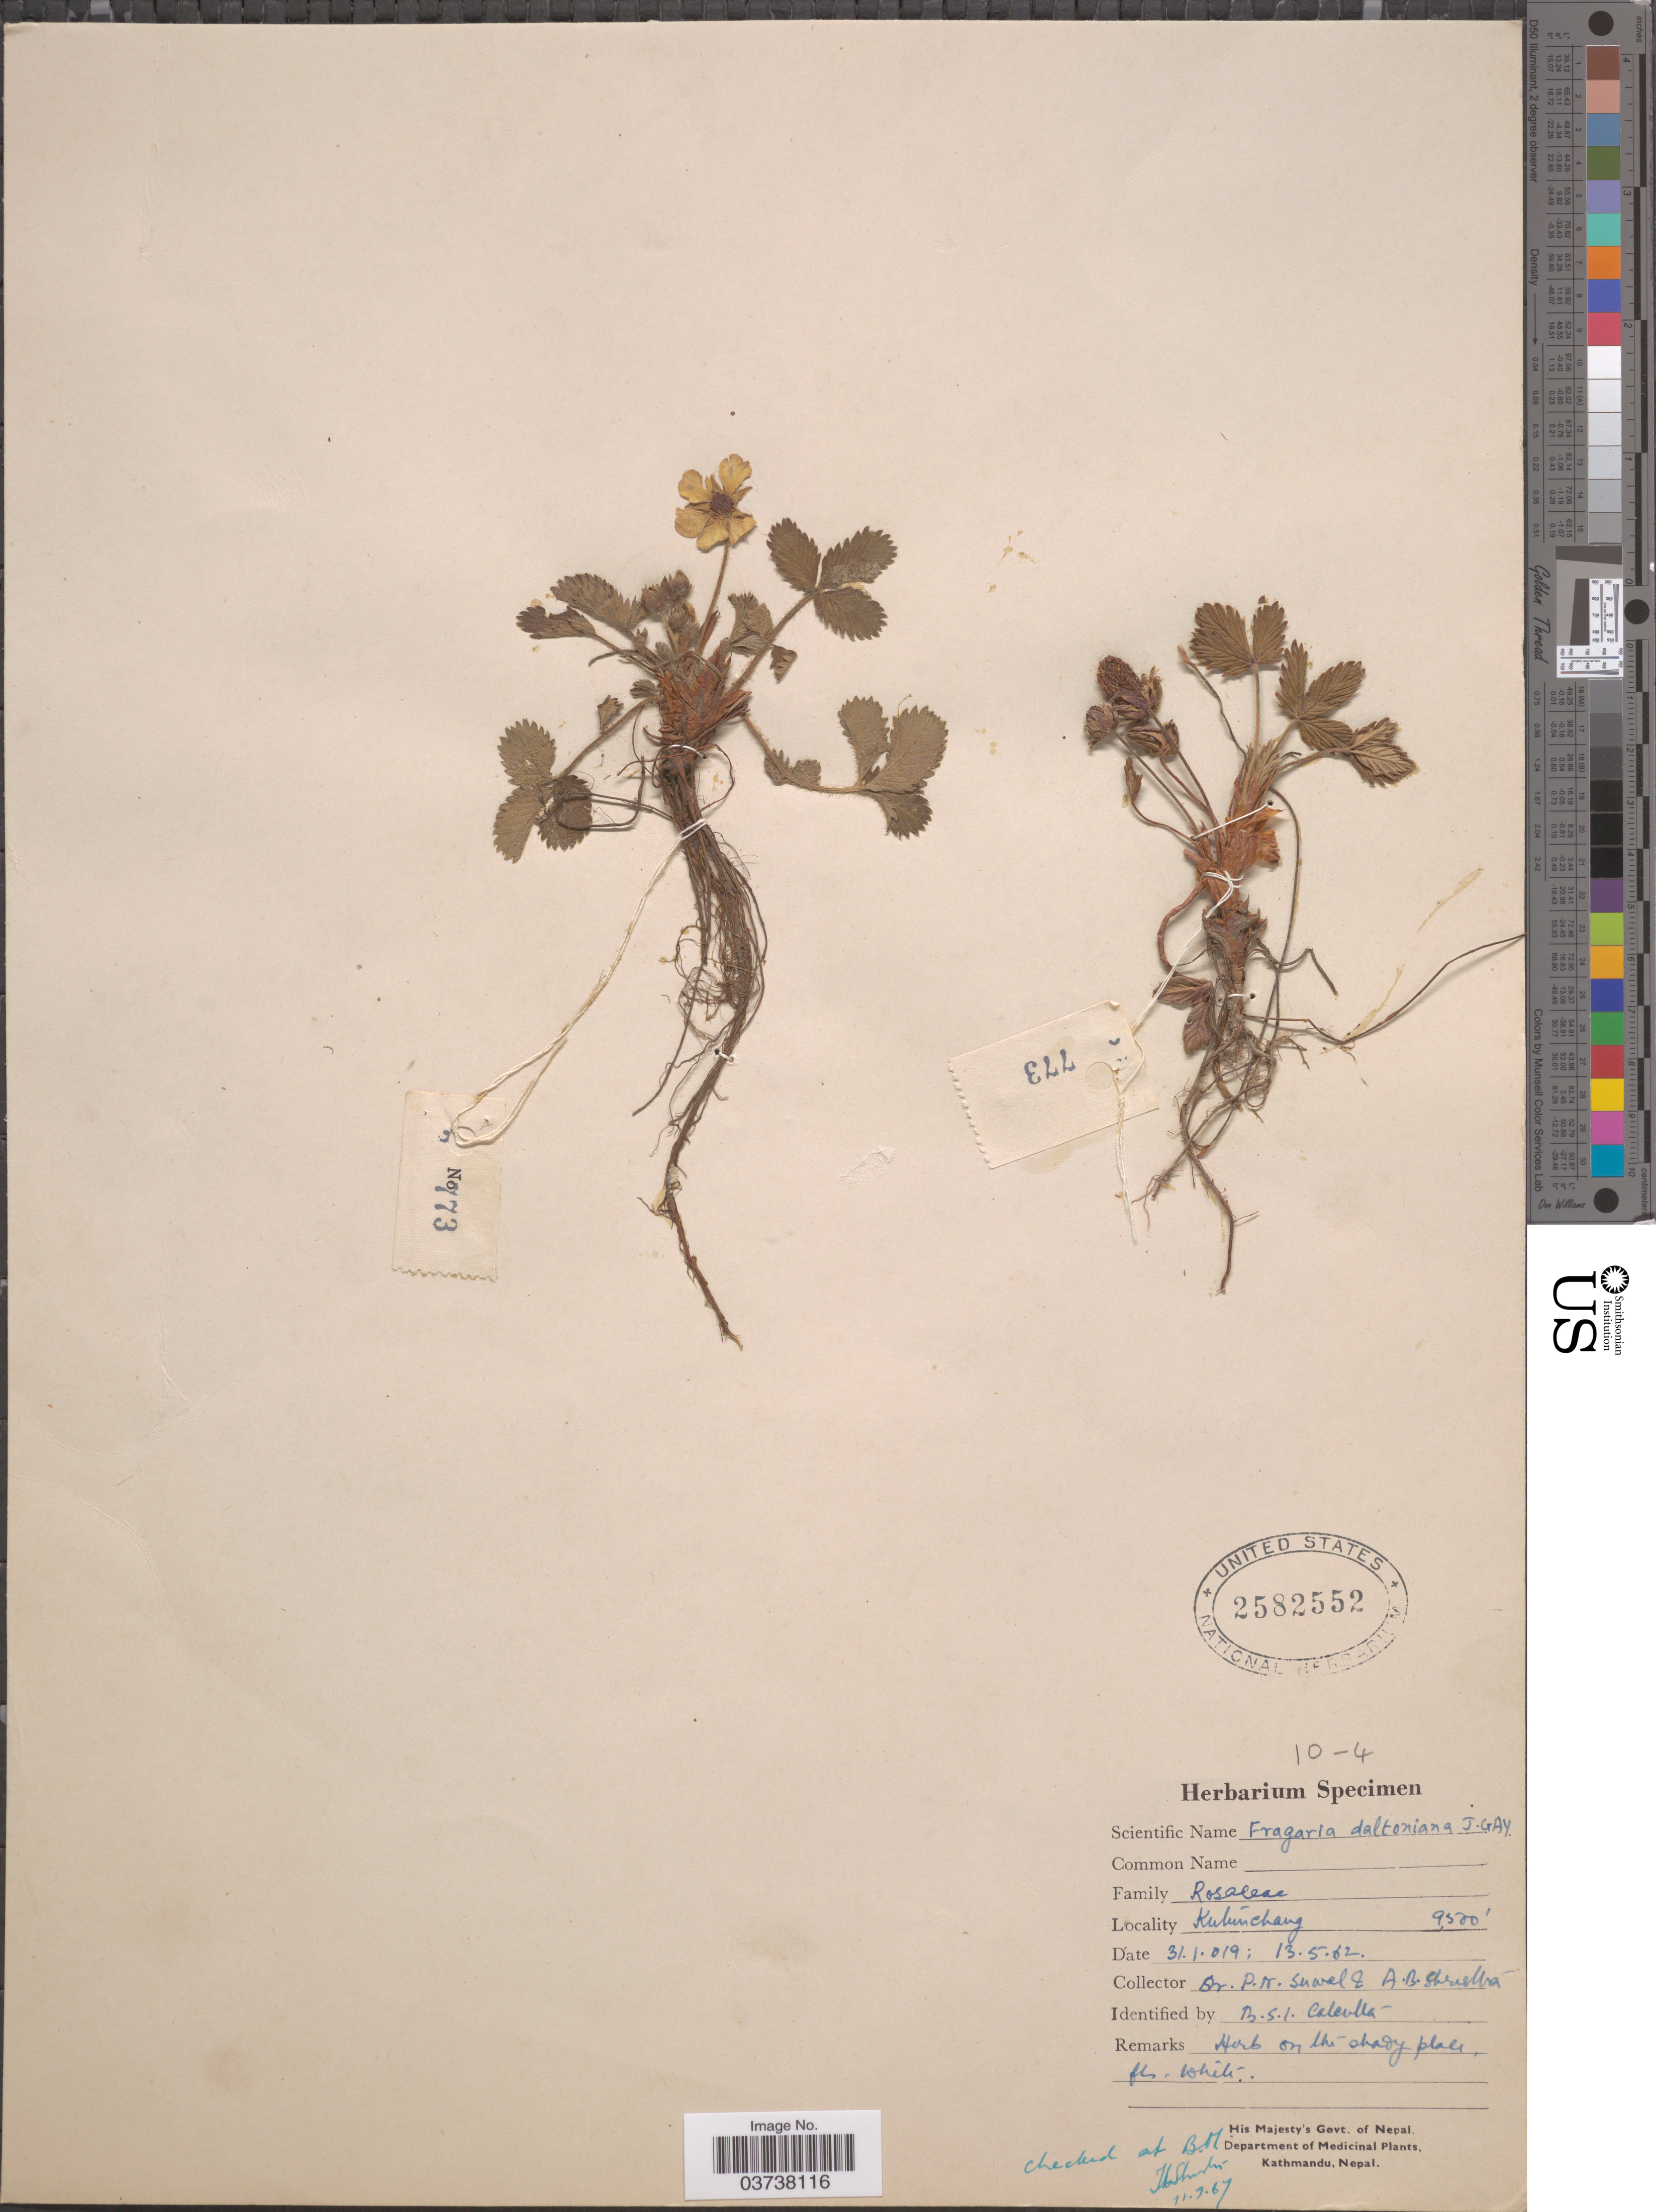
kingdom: Plantae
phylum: Tracheophyta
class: Magnoliopsida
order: Rosales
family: Rosaceae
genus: Fragaria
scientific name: Fragaria daltoniana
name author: J. Gay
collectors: P. Suwal & A. Shrestha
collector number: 10-4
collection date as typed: Transcribed d/m/y: 31/1/19 to 13/5/62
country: Nepal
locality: Kutunchang. [interpreted]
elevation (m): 2896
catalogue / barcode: US 2582552